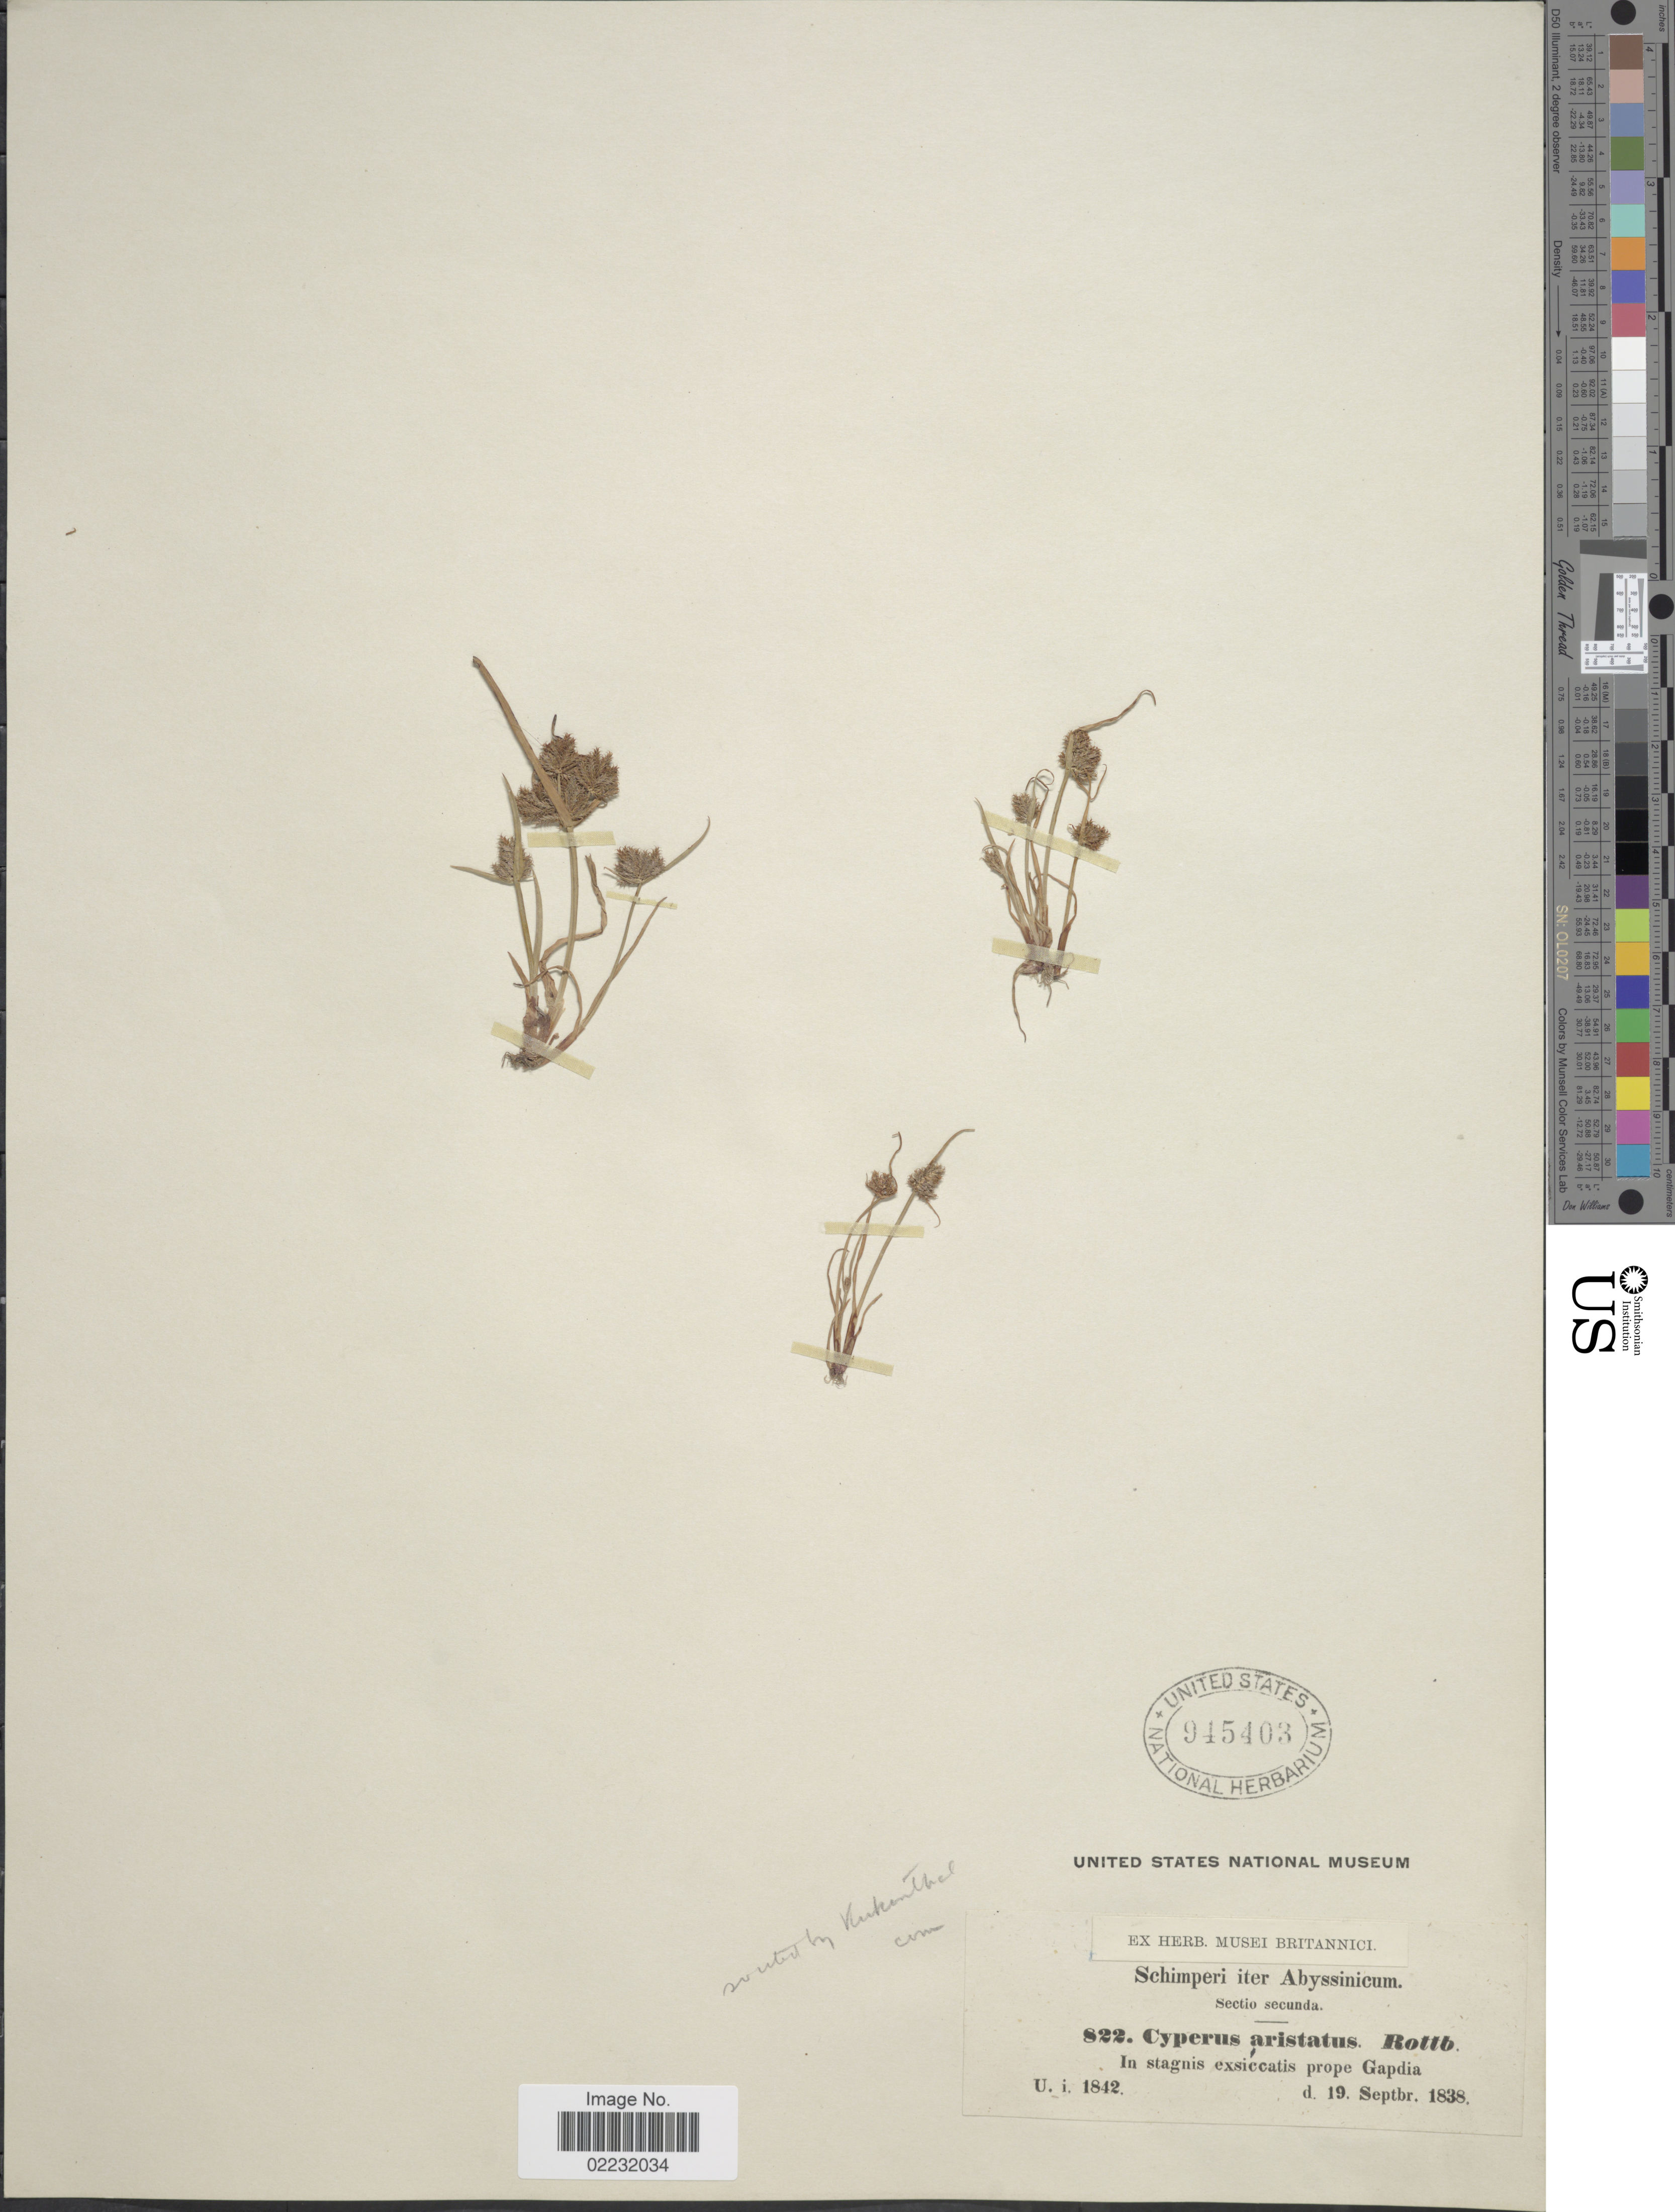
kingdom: Plantae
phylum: Tracheophyta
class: Liliopsida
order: Poales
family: Cyperaceae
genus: Cyperus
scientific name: Cyperus squarrosus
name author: L.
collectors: -. Schimper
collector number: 822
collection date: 1838-09-19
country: Eritrea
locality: Abyssinicum, Sectio secunda, in stagnis exsiccatis prope Gapdia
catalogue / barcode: US 945403